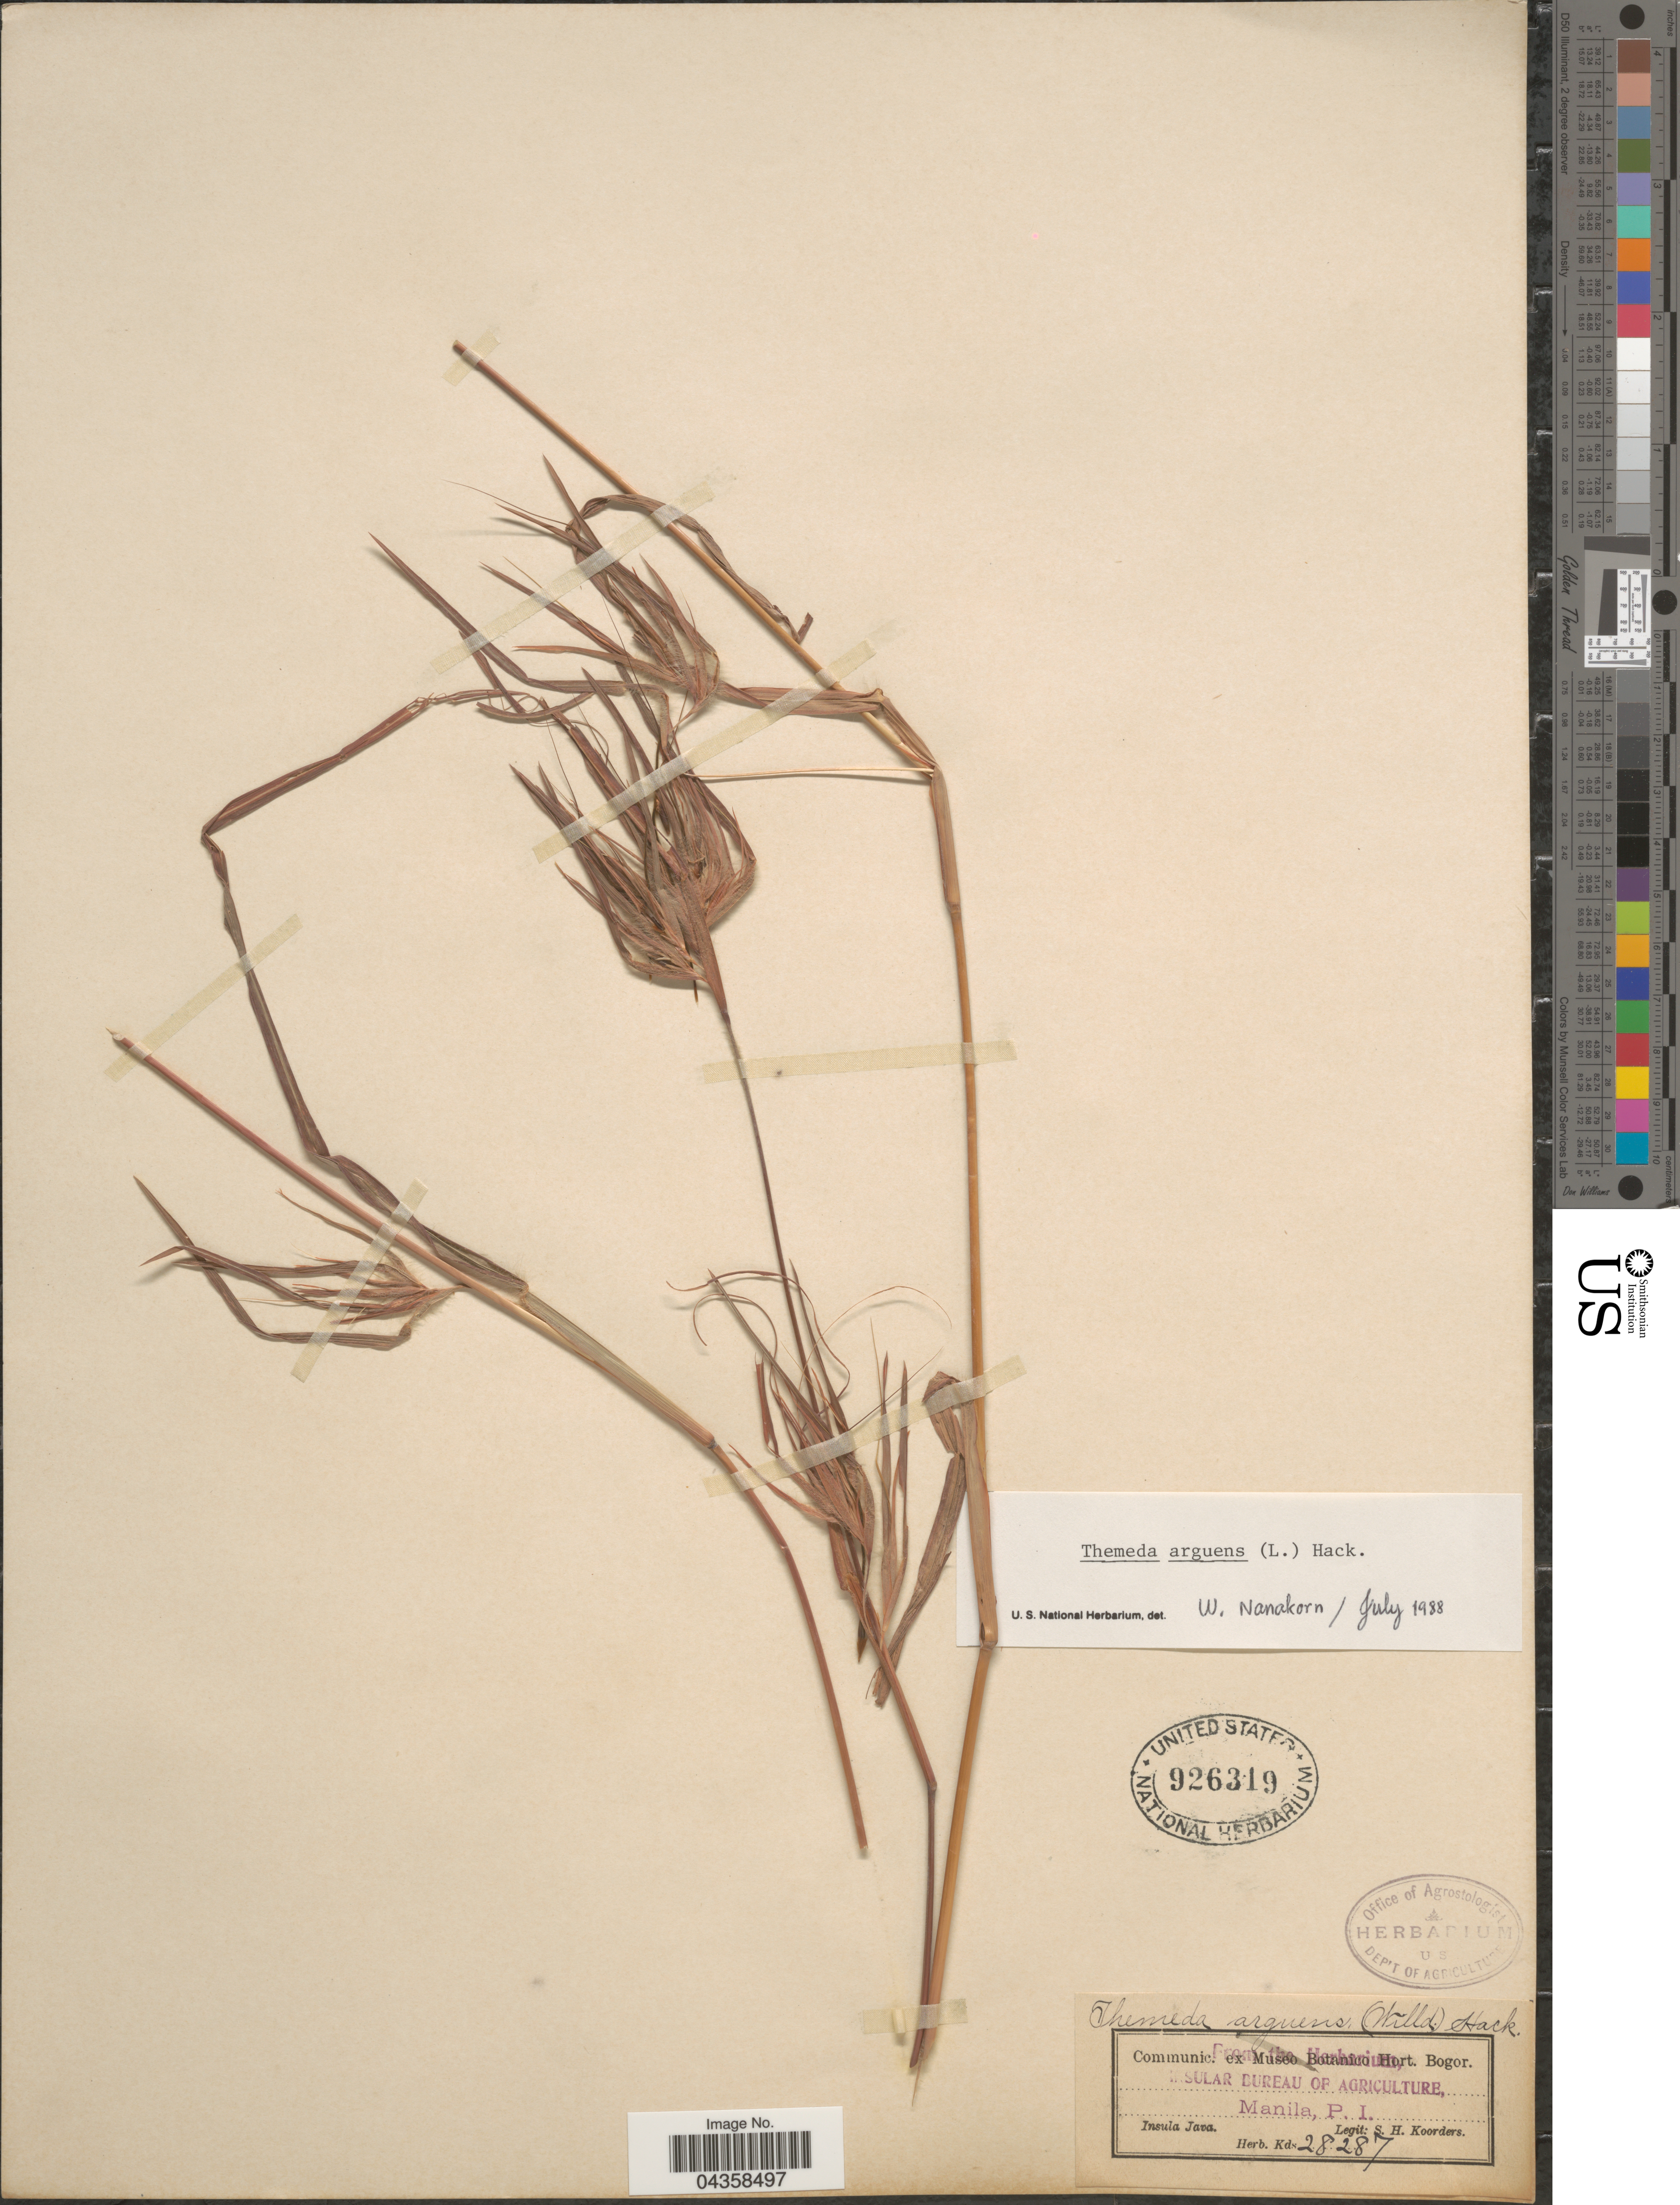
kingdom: Plantae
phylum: Tracheophyta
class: Liliopsida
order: Poales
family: Poaceae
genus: Themeda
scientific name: Themeda arguens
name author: (L.) Hack.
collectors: S. H. Koorders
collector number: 28287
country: Indonesia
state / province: Java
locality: Insula Java.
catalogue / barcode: US 926319